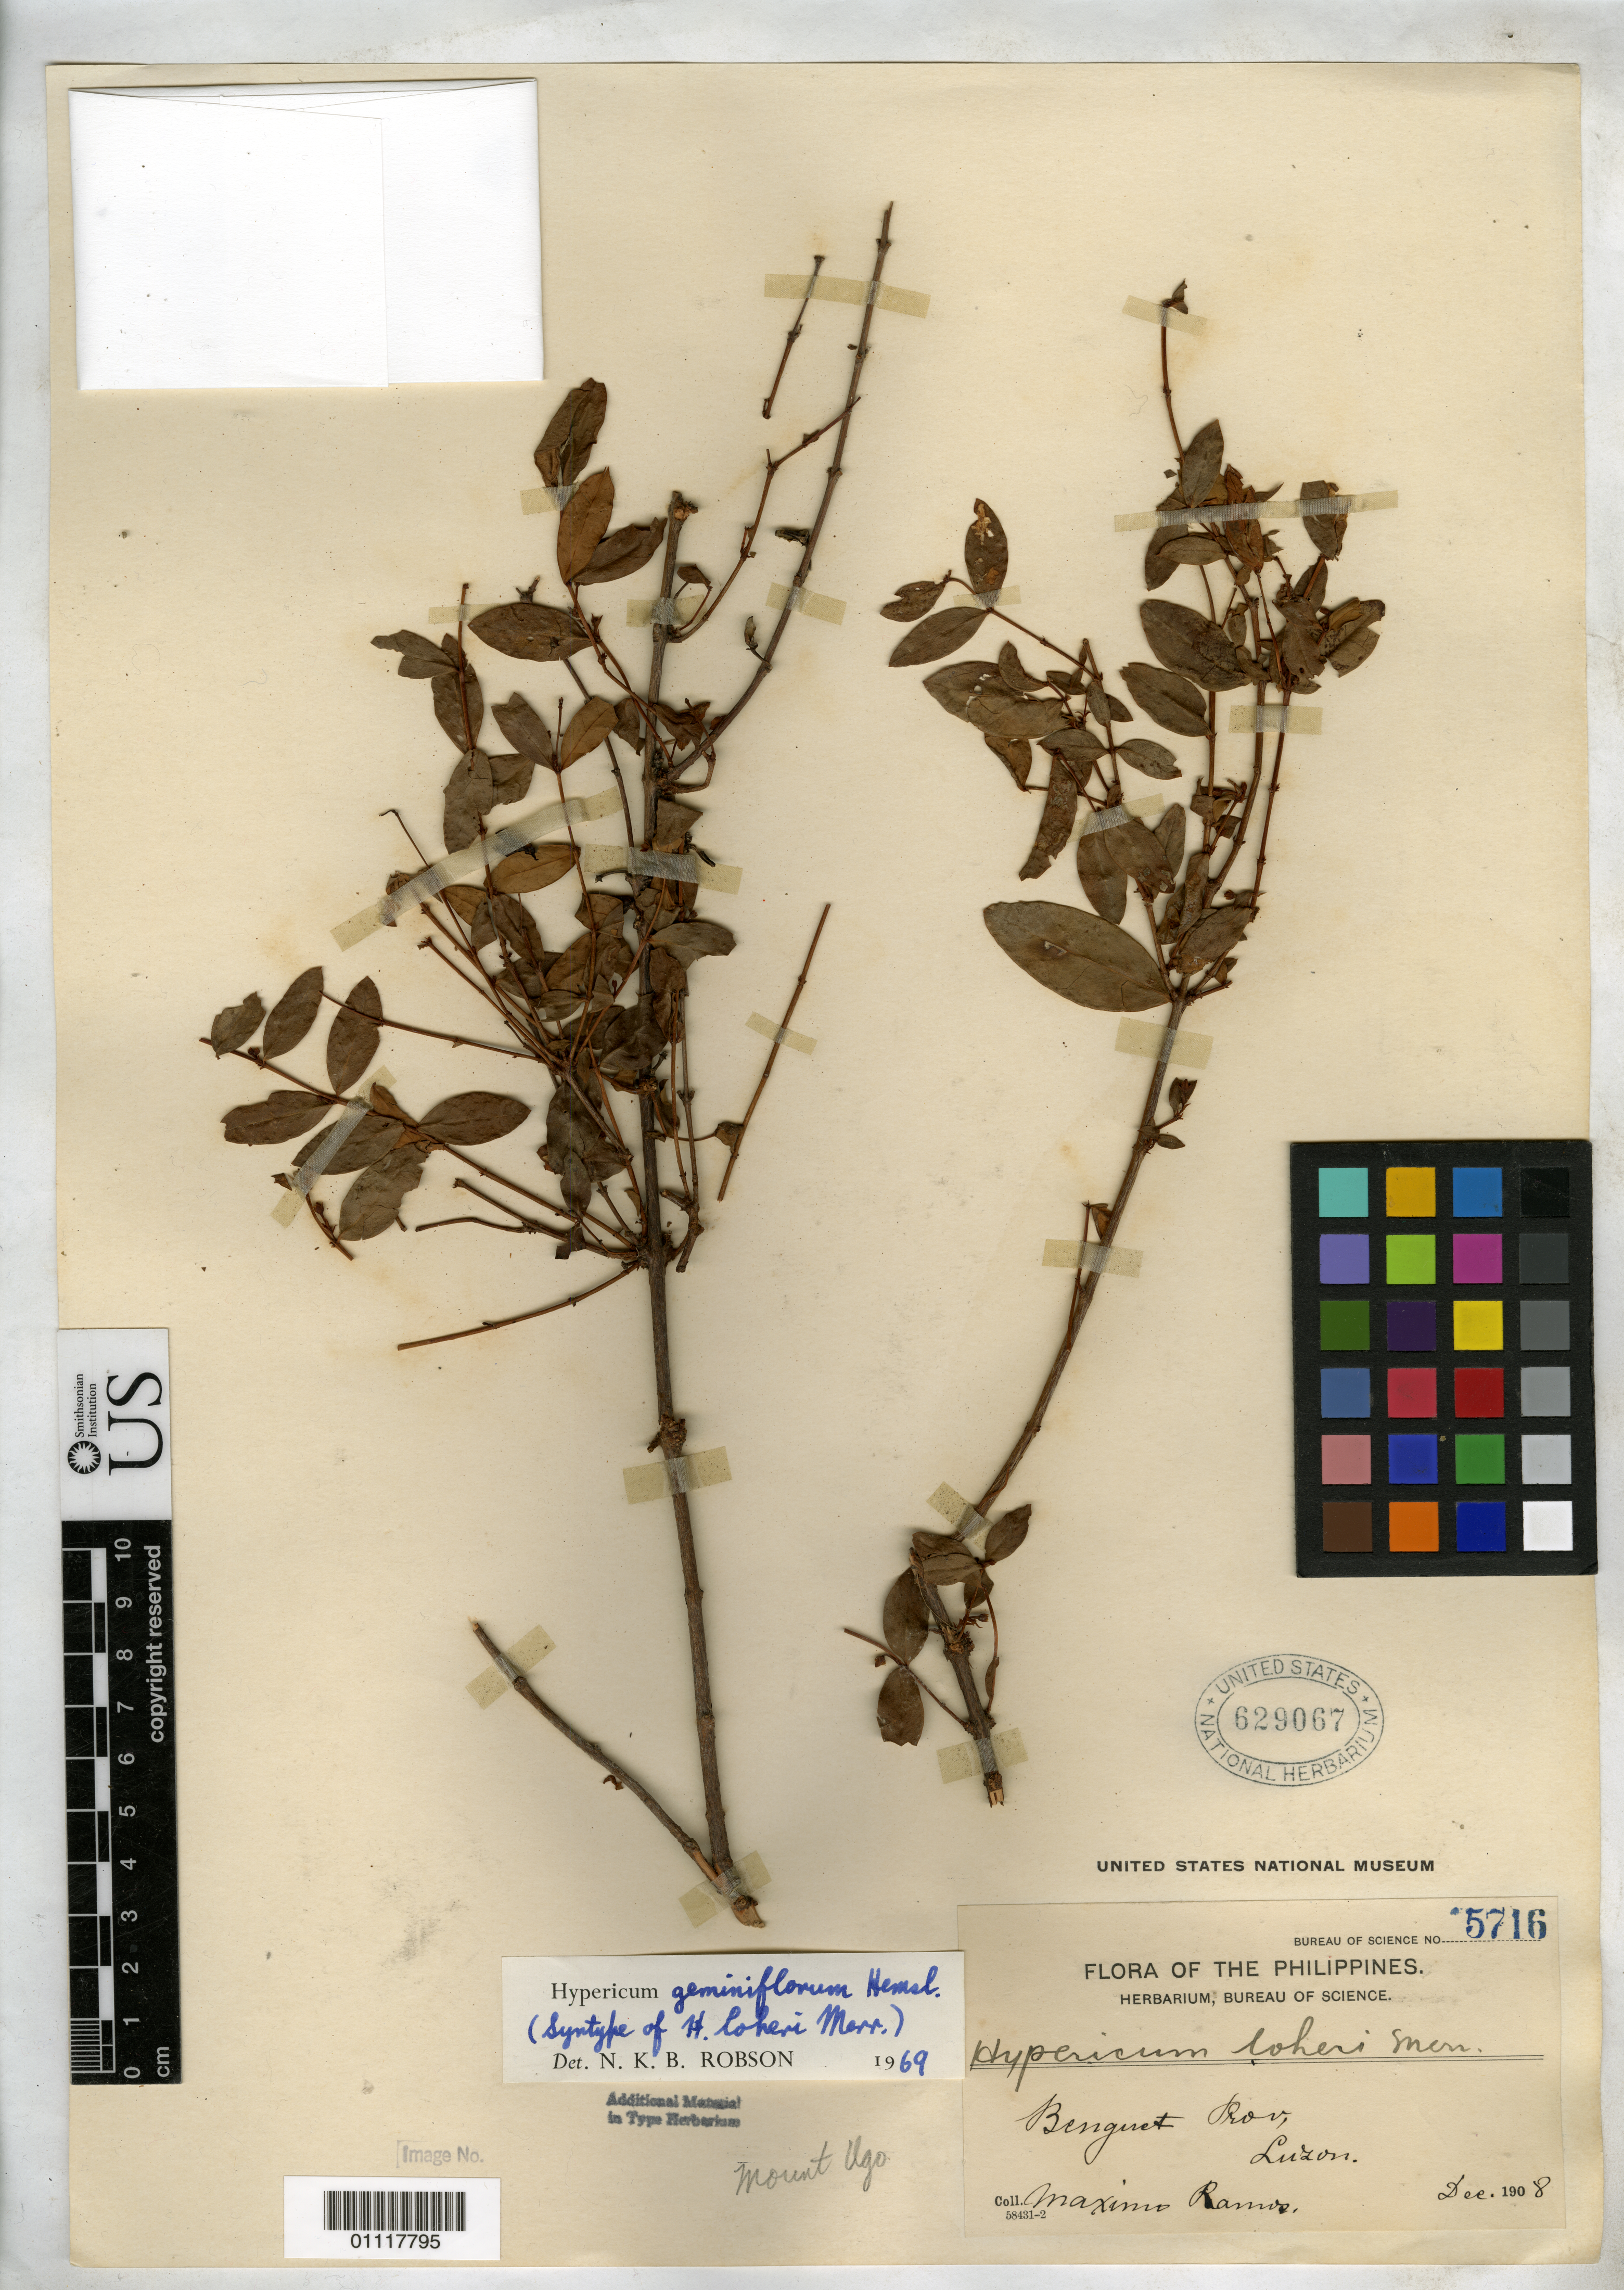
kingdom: Plantae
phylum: Tracheophyta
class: Magnoliopsida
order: Malpighiales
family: Hypericaceae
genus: Hypericum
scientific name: Hypericum loheri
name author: Merr.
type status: Syntype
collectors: M. Ramos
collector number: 5716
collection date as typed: Dec 1908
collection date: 1908-12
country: Philippines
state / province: Cordillera (Administrative Region)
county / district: Benguet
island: Luzon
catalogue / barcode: US 629067